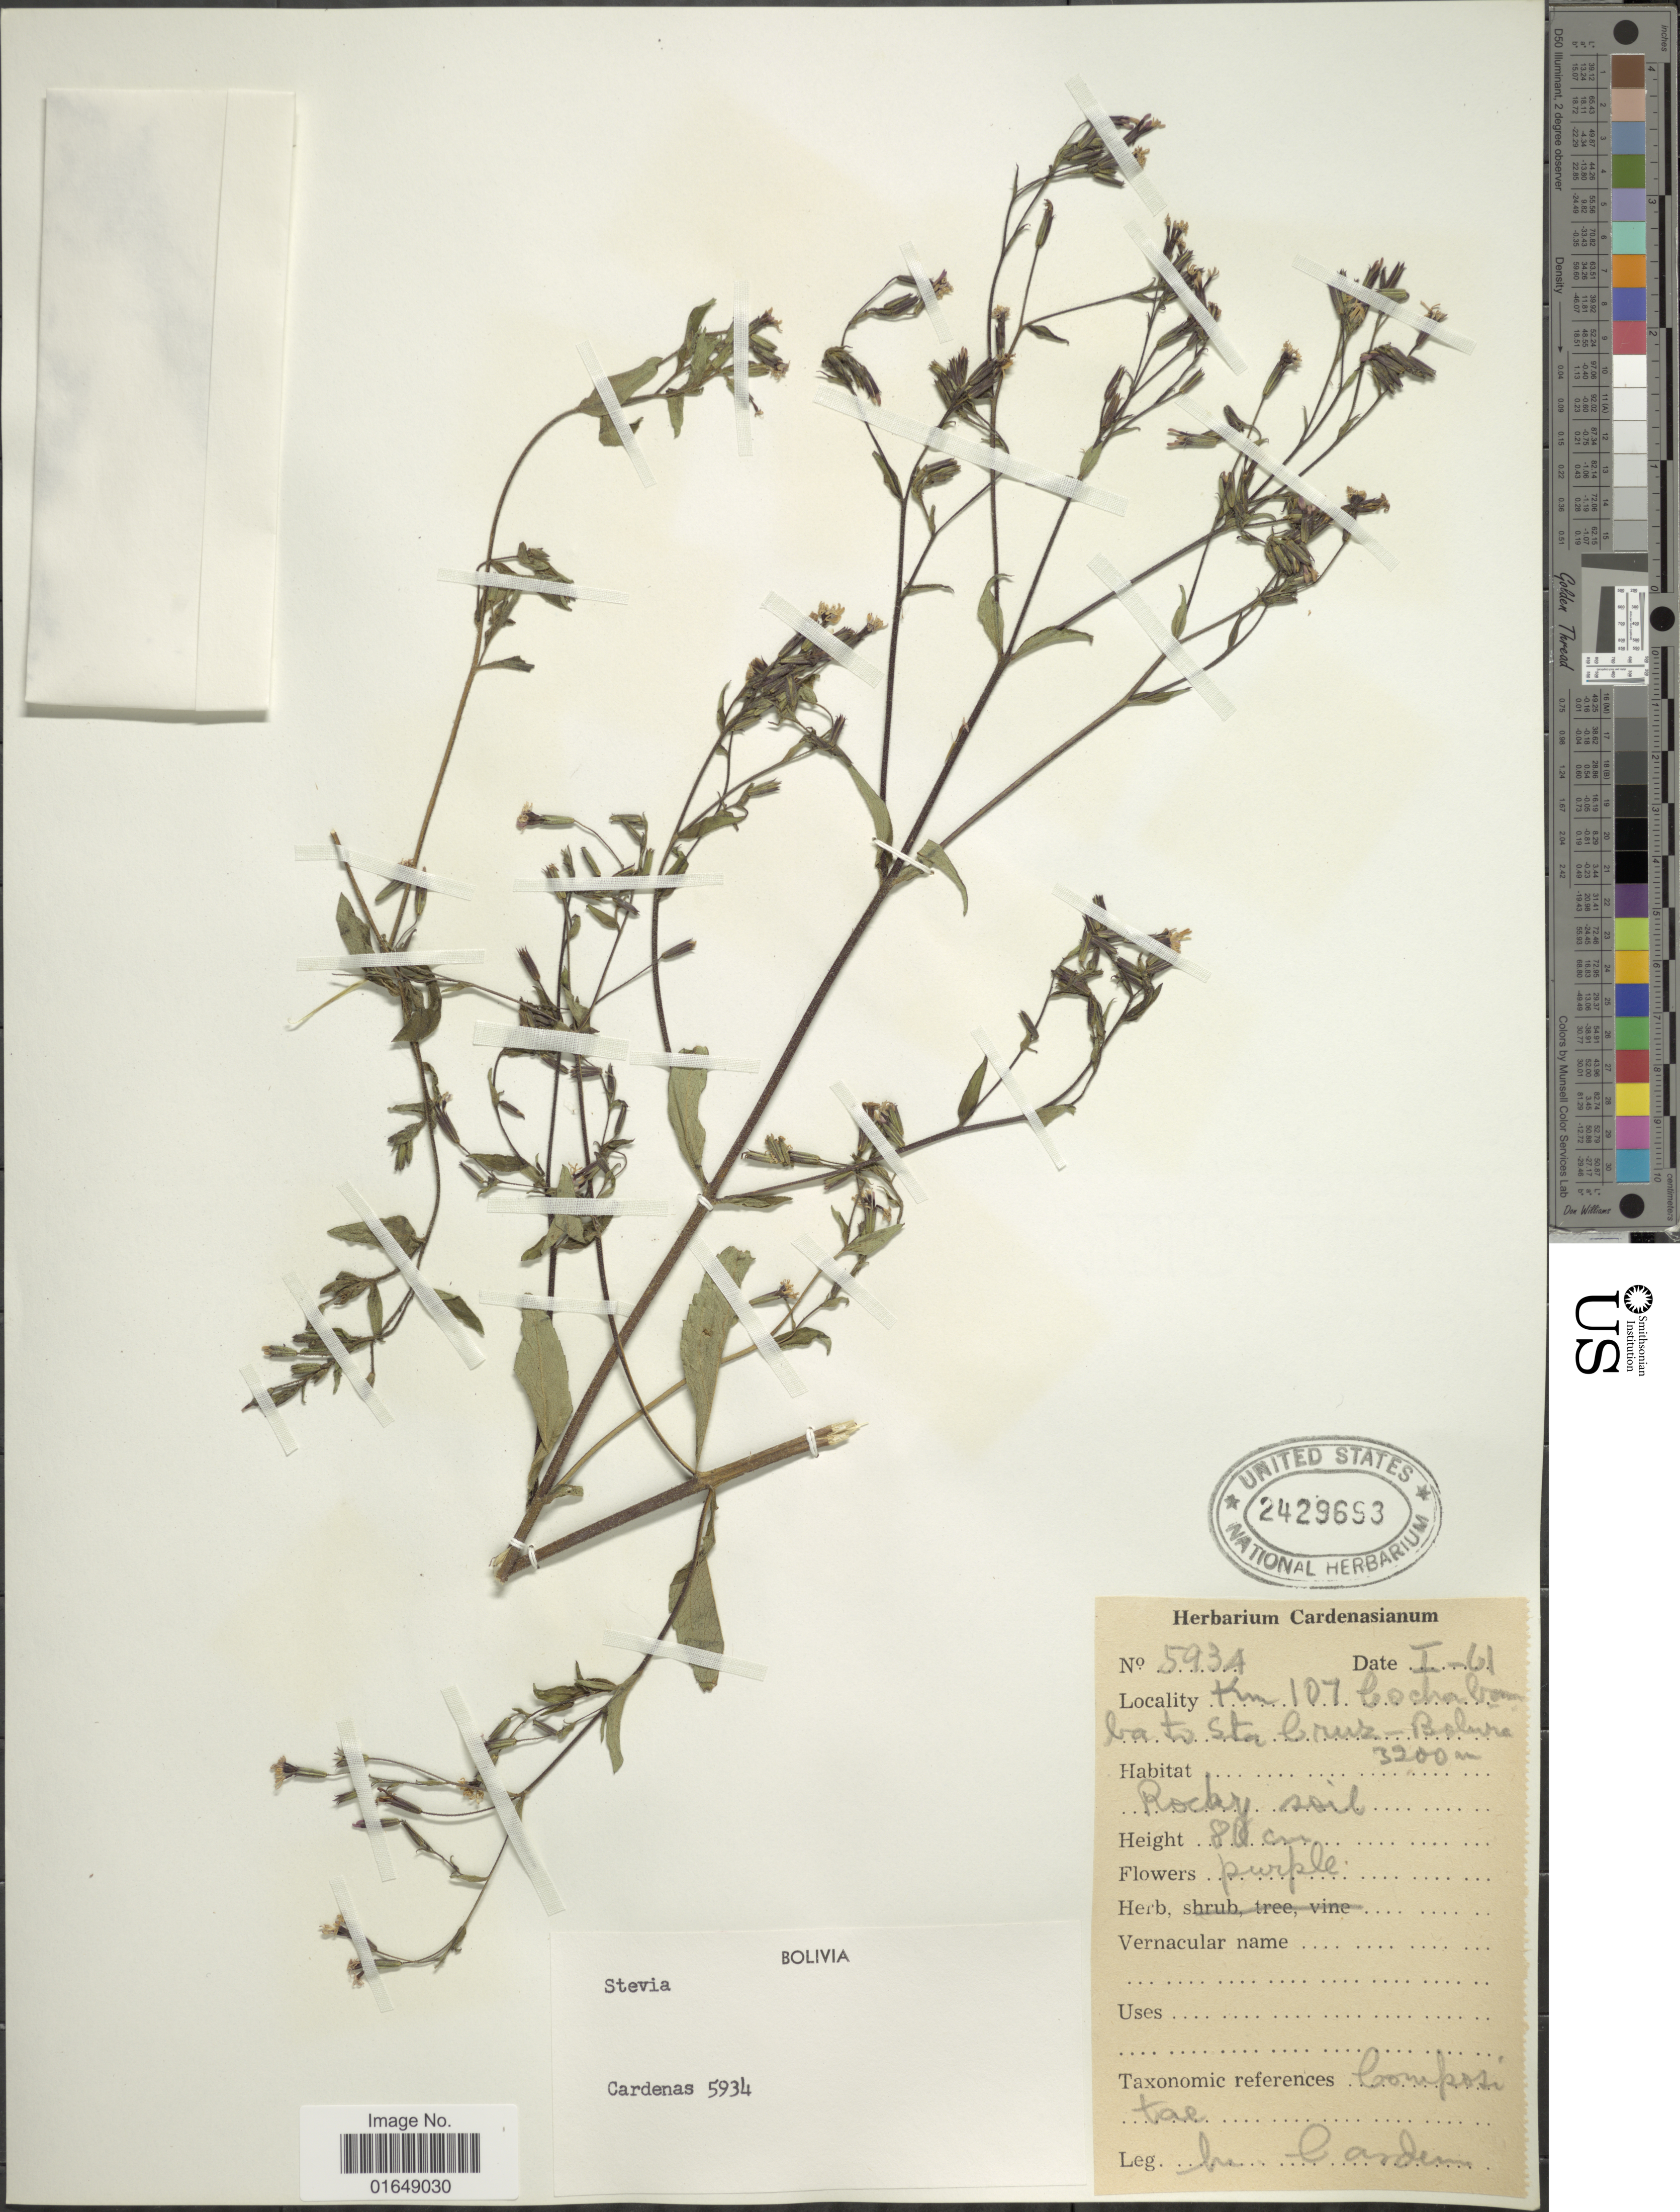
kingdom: Plantae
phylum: Tracheophyta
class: Magnoliopsida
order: Asterales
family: Asteraceae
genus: Stevia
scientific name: Stevia sp.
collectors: M. Cárdenas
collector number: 5934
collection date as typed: Transcribed d/m/y: /1/61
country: Bolivia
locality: Km 107 Cochabamba to Sta Cruz.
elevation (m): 3200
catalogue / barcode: US 2429693